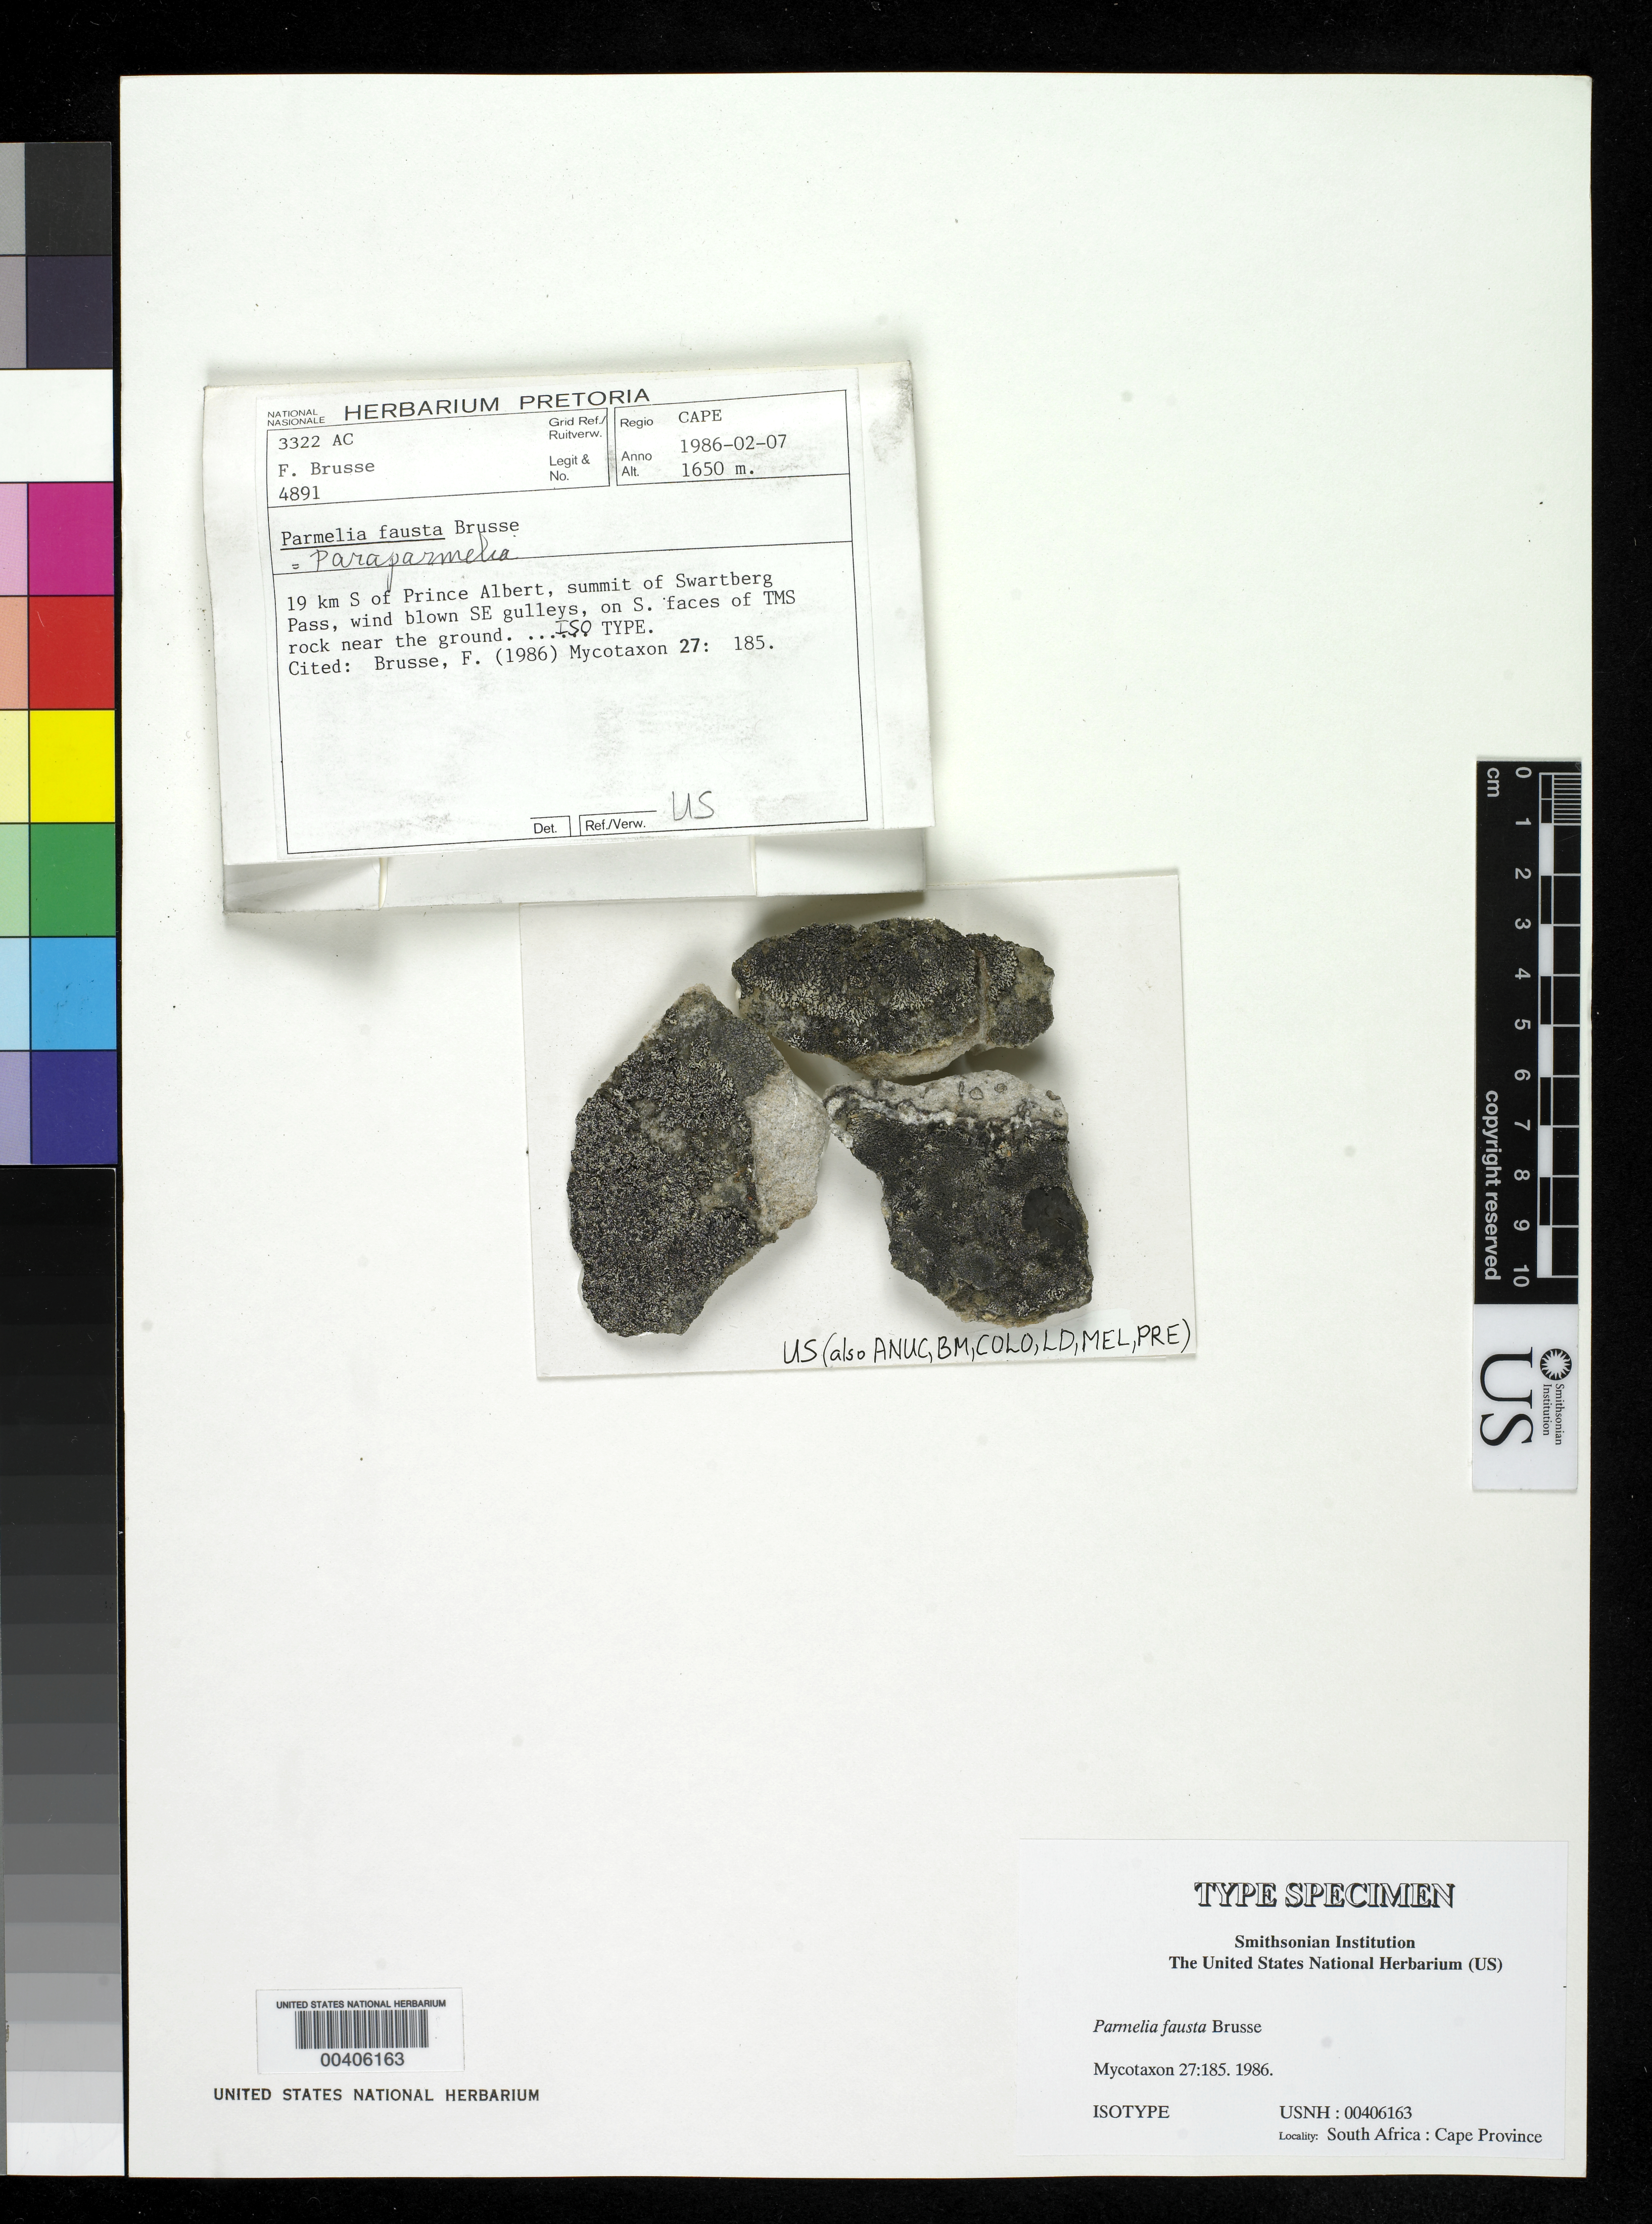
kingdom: Fungi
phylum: Ascomycota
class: Lecanoromycetes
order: Lecanorales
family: Parmeliaceae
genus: Parmelia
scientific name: Parmelia fausta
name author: Brusse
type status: Isotype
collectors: F. A. Brusse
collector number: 4891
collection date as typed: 07 Feb 1986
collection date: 1986-02-07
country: South Africa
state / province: Western Cape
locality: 19 km S of Prince Albert, summit of Swartberg Pass, wind blown SE gulleys, S faces of TMS [?] rock near ground.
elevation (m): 1650